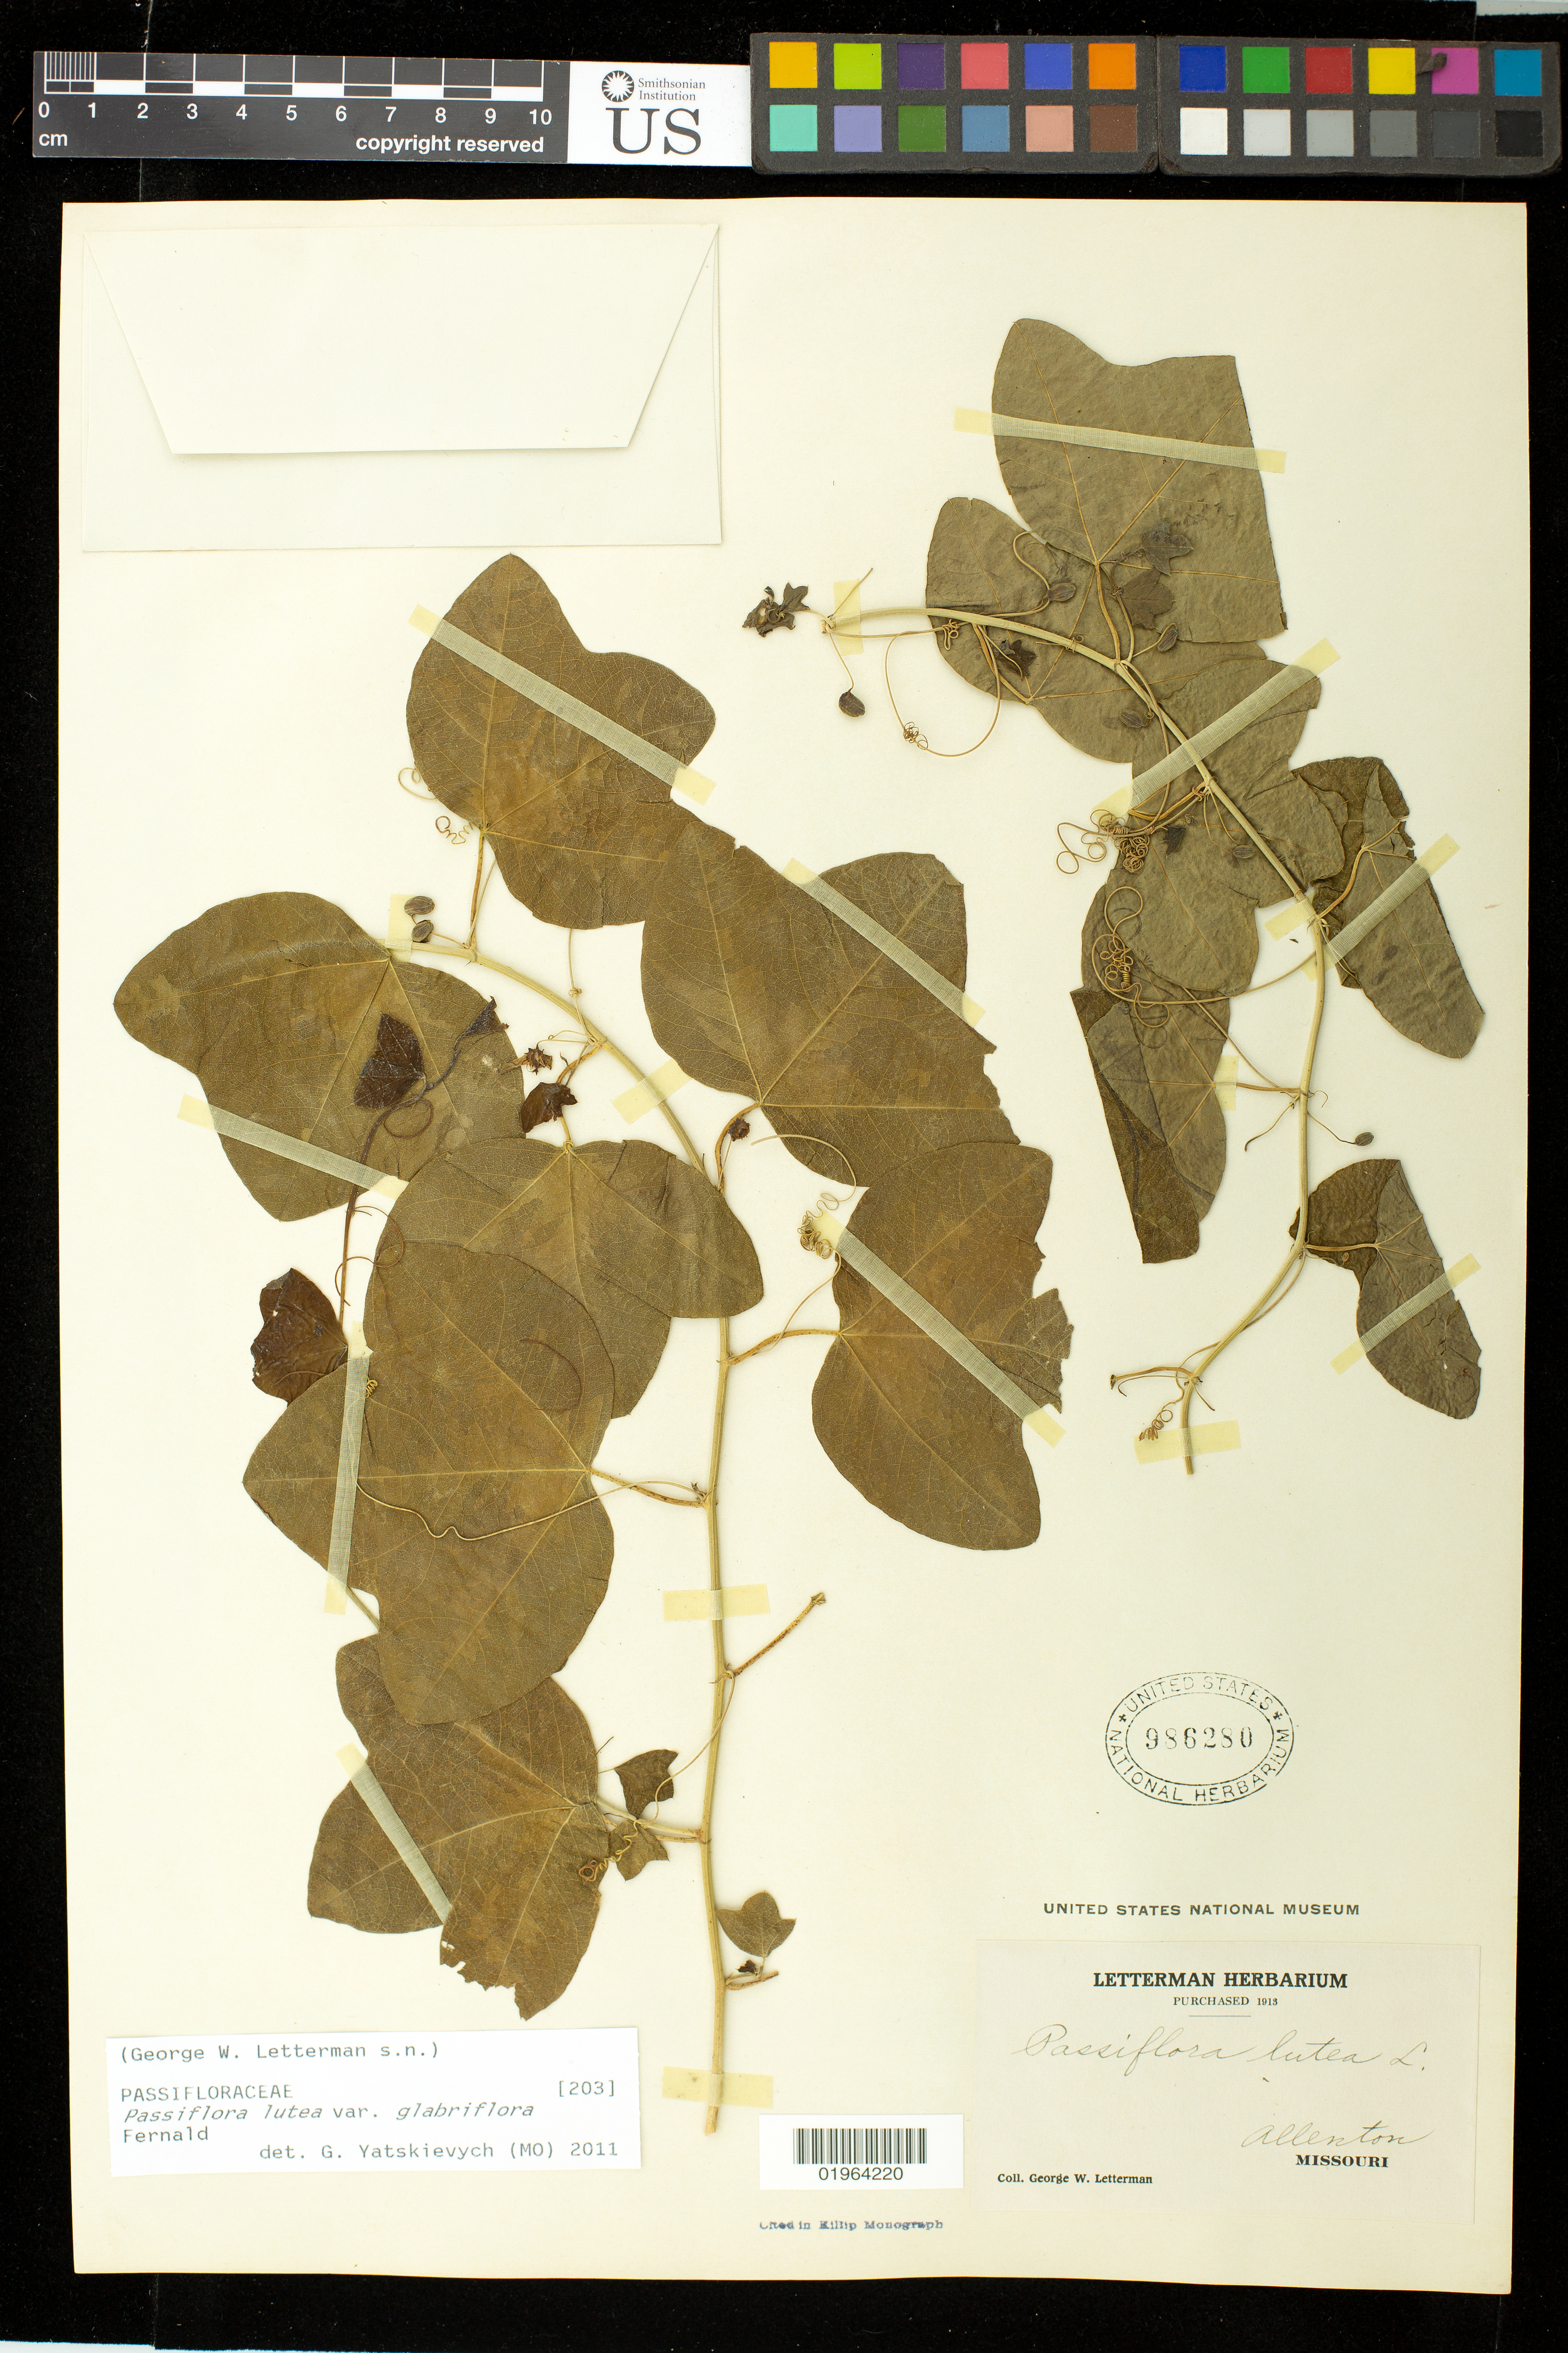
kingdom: Plantae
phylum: Tracheophyta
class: Magnoliopsida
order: Malpighiales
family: Passifloraceae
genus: Passiflora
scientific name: Passiflora lutea var. glabriflora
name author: Fernald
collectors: G. W. Letterman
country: United States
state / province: Missouri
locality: Allenton.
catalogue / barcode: US 986280